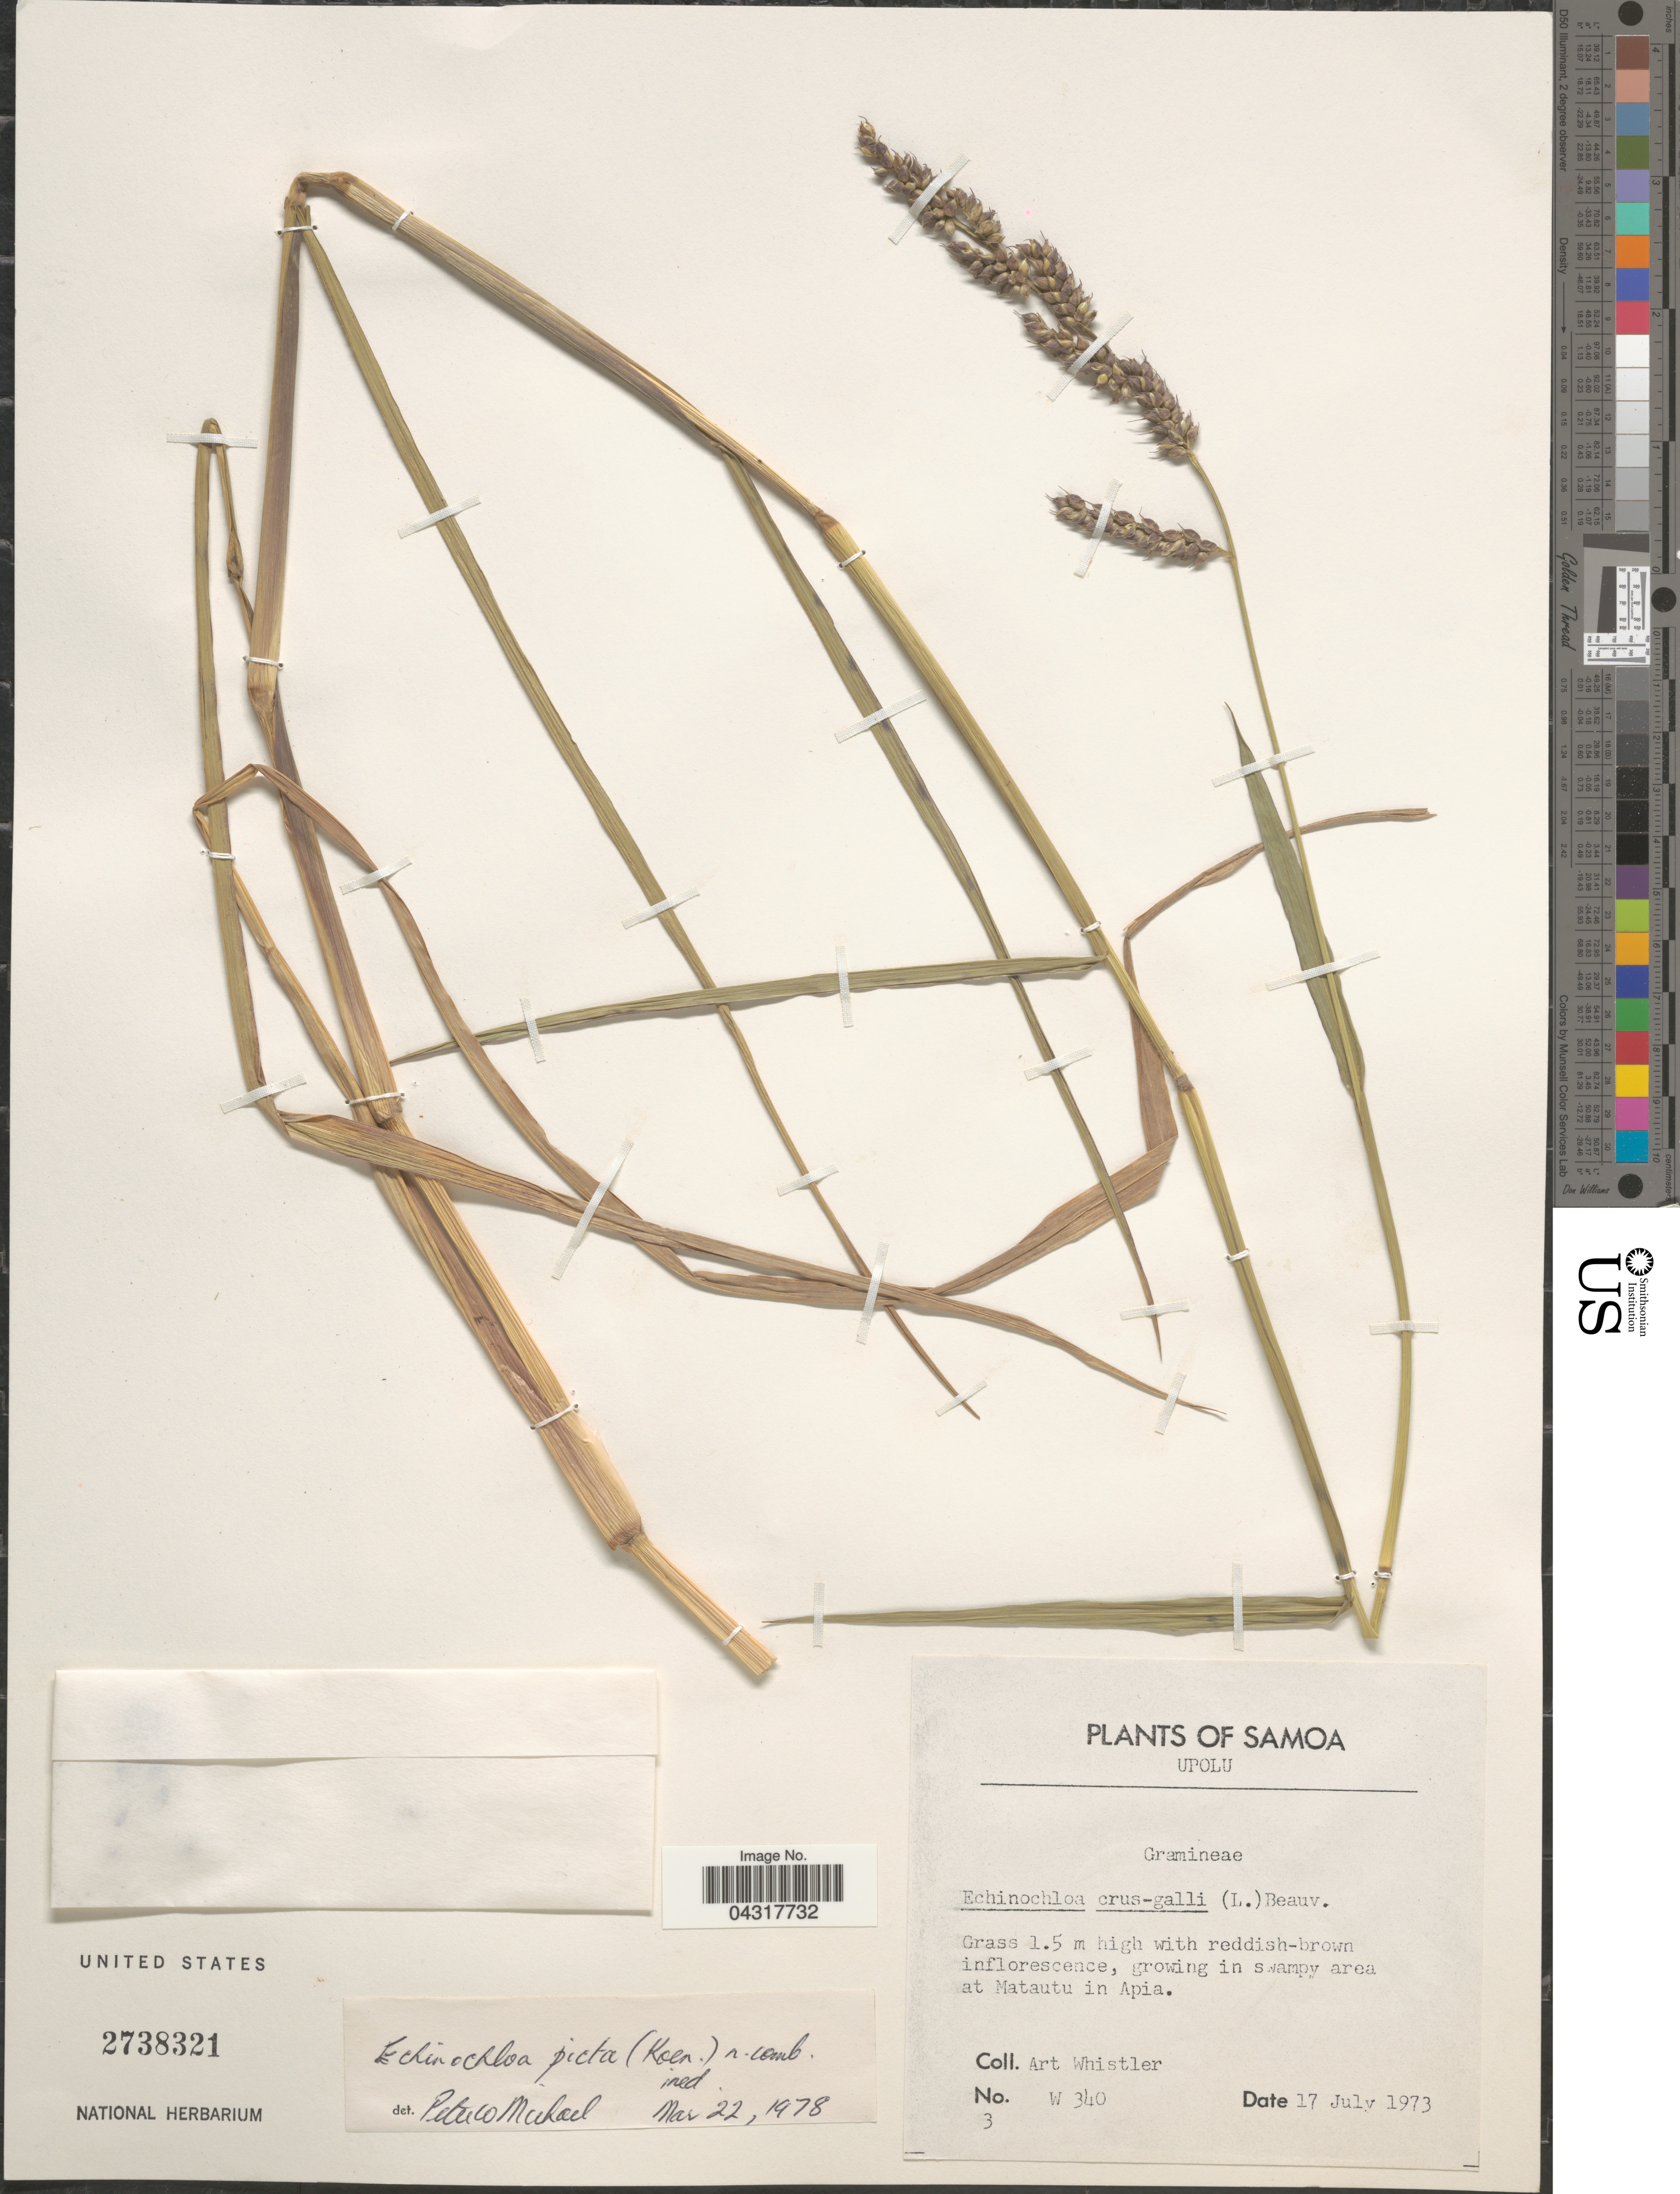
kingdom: Plantae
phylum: Tracheophyta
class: Liliopsida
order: Poales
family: Poaceae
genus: Echinochloa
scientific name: Echinochloa picta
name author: (K.D. Koenig) Michael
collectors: A. Whistler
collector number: W340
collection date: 1973-07-17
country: Samoa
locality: Upolu. Growing in swampy area at Matautu in Apia.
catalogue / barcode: US 2738321